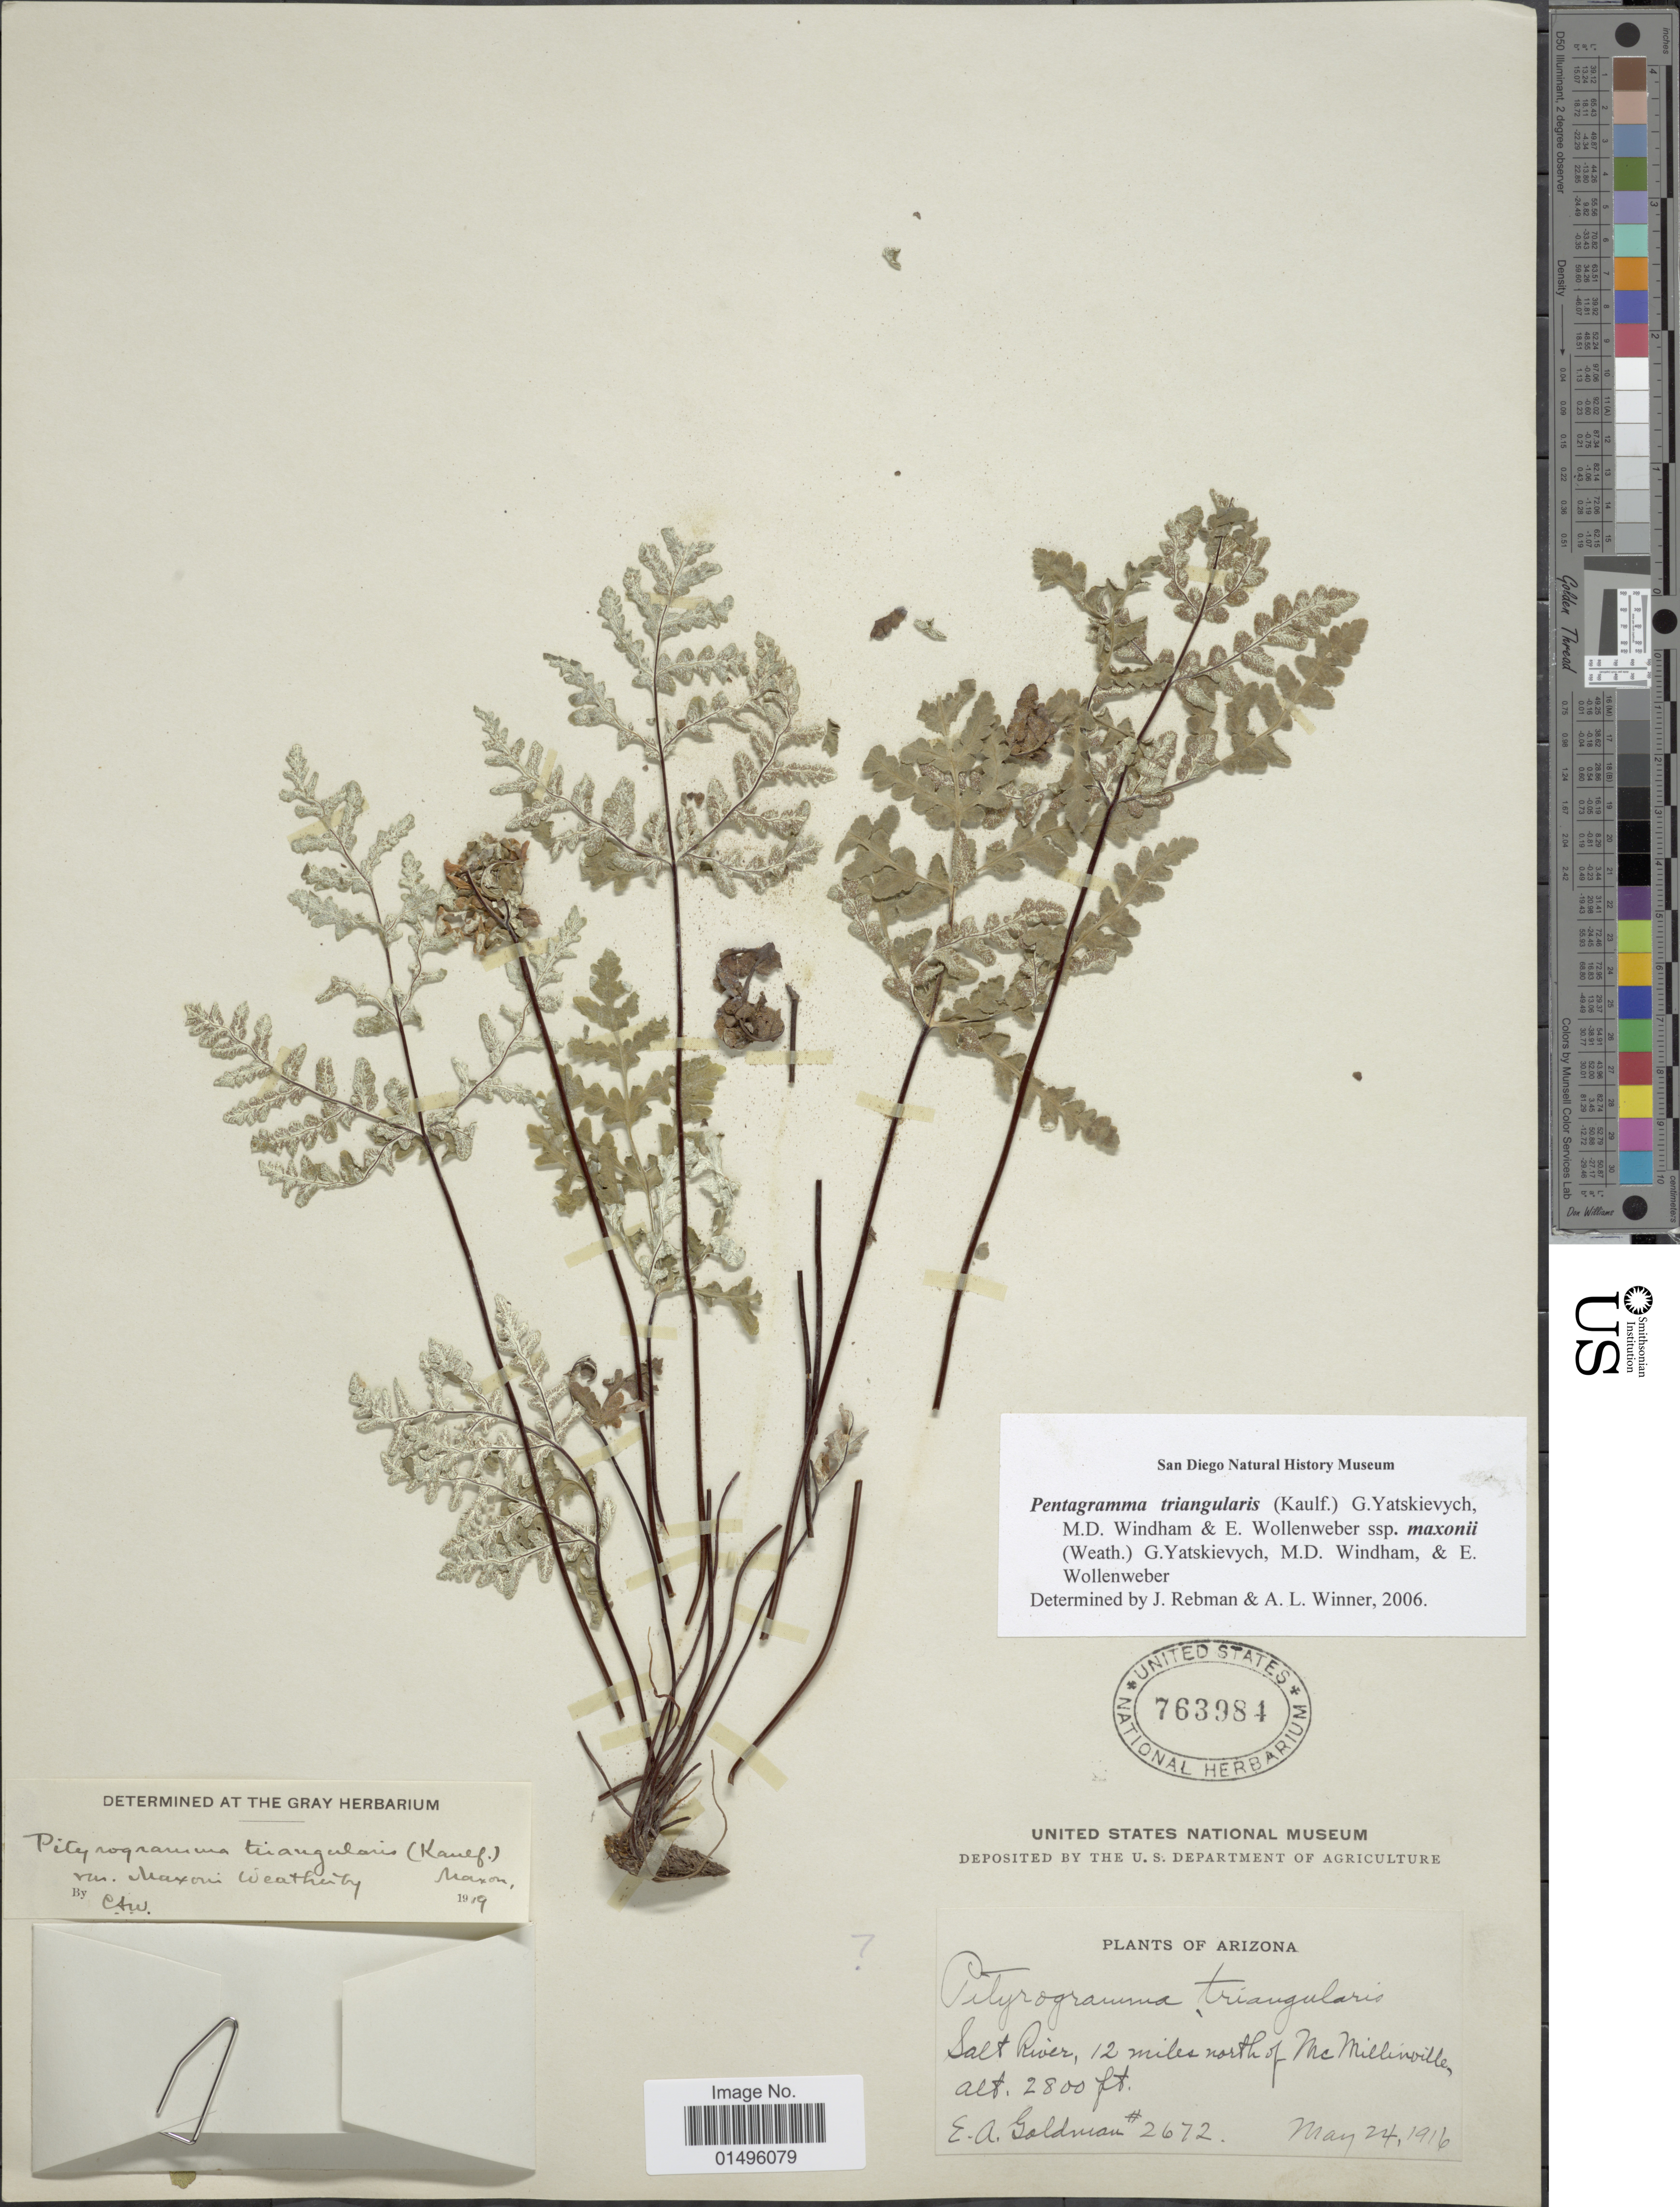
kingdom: Plantae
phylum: Tracheophyta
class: Polypodiopsida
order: Polypodiales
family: Pteridaceae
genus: Pentagramma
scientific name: Pentagramma maxonii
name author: (Weath.) Schuettp. & Windham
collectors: E. A. Goldman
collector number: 2672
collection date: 1916-05-24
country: United States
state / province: Arizona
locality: Arizona, Salt River, 12 miles north of Mc Millenville.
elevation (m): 853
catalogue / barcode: US 763984